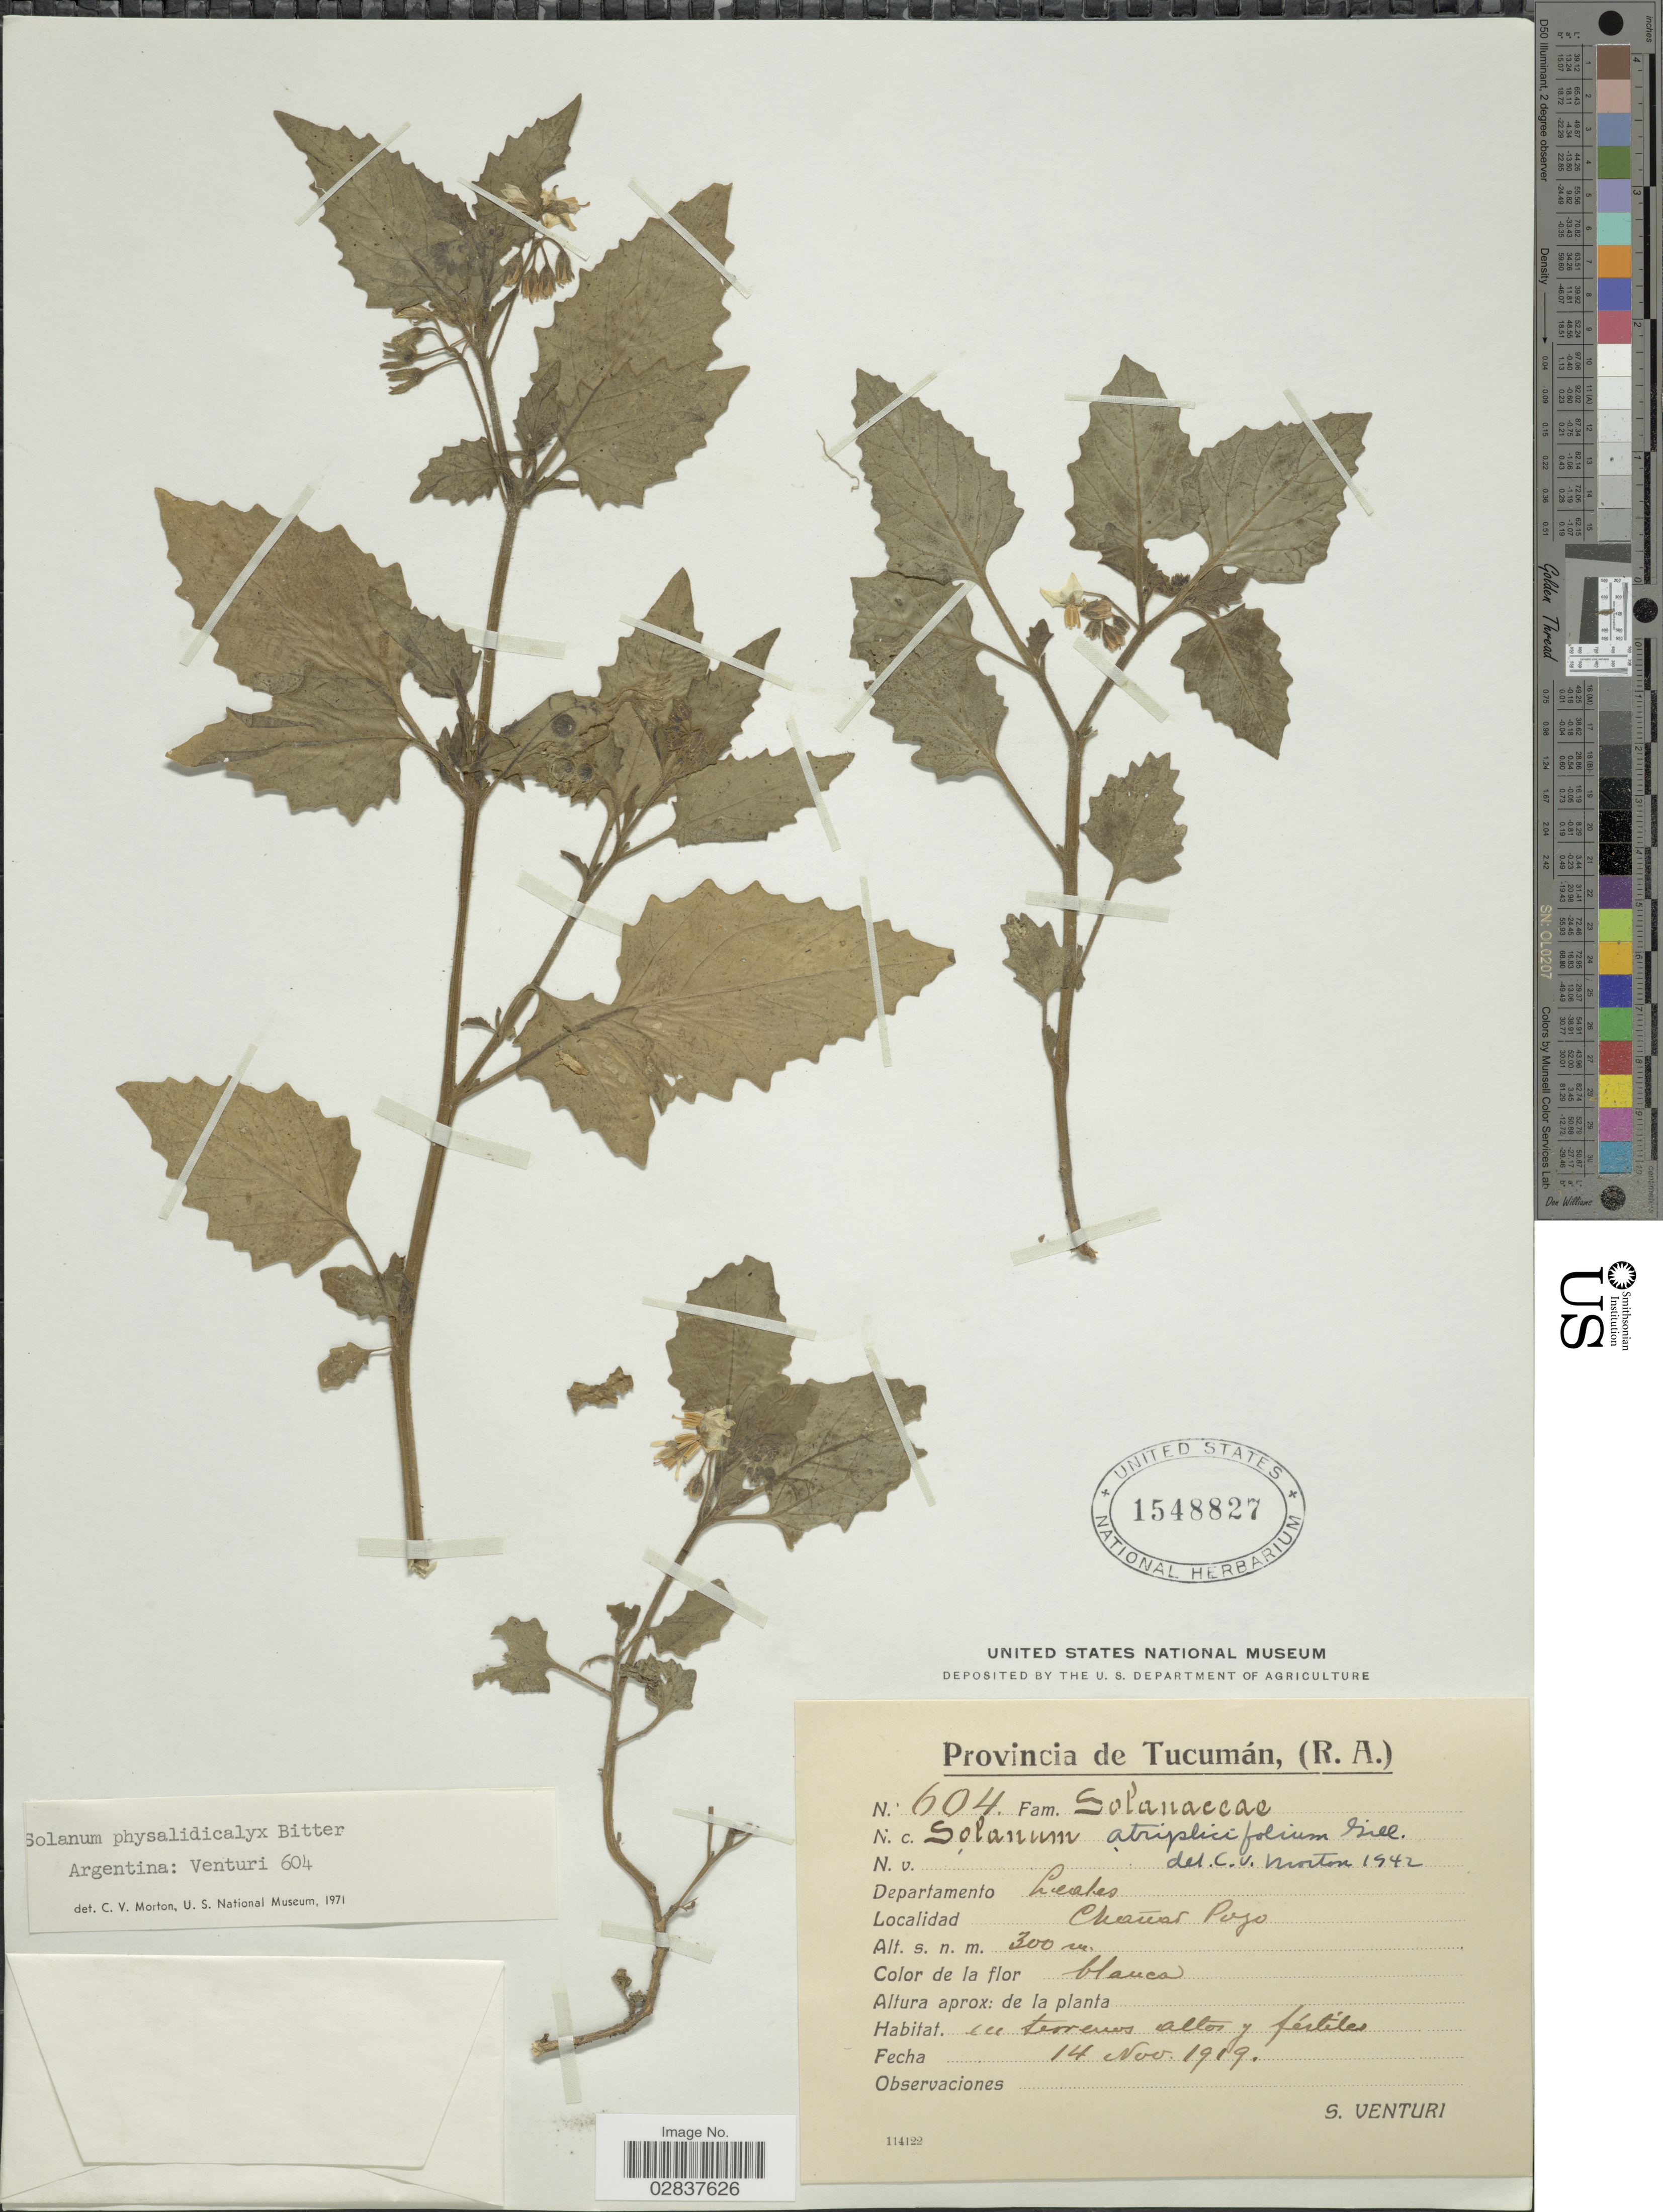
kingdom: Plantae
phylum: Tracheophyta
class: Magnoliopsida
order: Solanales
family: Solanaceae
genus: Solanum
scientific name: Solanum physalifolium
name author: Rusby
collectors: S. Venturi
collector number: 604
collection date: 1919-11-14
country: Argentina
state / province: Tucuman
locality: (R.A.), Departamento Leales, Chañar Pozo.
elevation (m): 300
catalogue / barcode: US 1548827